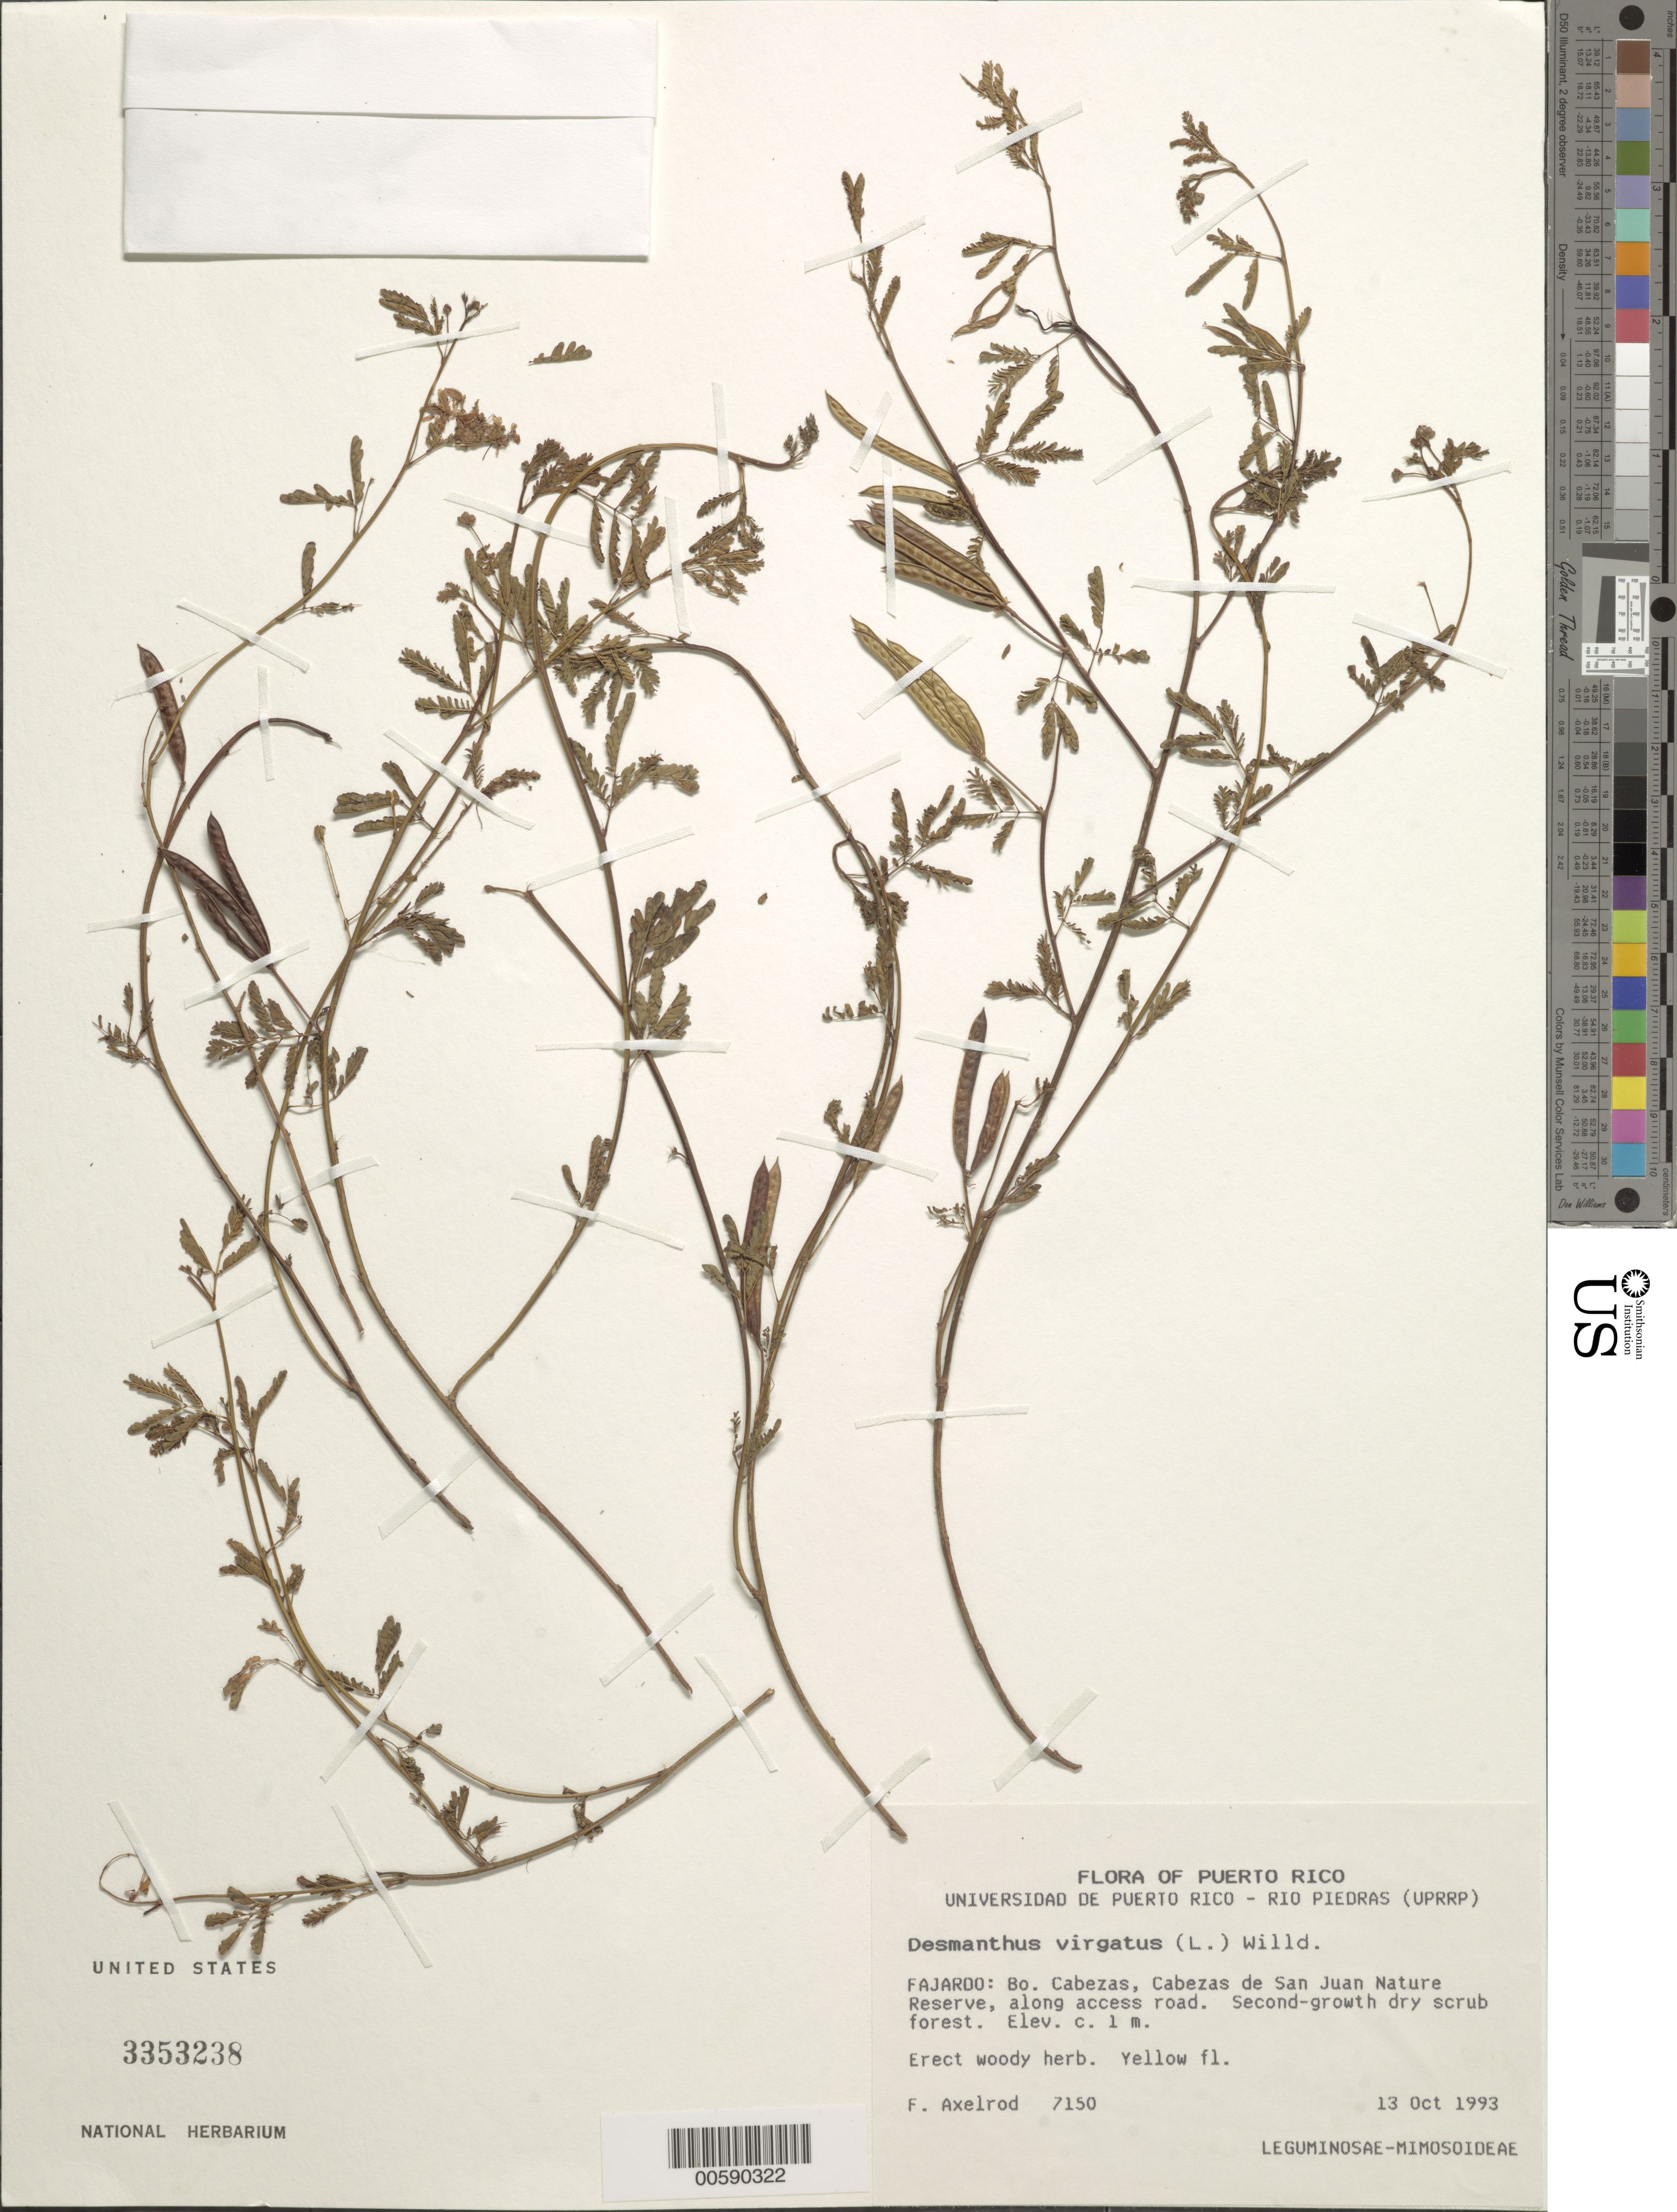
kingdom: Plantae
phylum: Tracheophyta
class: Magnoliopsida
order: Fabales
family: Fabaceae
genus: Desmanthus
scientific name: Desmanthus virgatus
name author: (L.) Willd.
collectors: F. S. Axelrod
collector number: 7150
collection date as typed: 13 Oct 1993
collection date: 1993-10-13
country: Puerto Rico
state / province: Fajardo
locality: Fajardo: Bo. Cabezas de San Juan Nature Reserve, along access road.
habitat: Second-growth dry scrub forest.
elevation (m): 1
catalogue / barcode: US 3353238